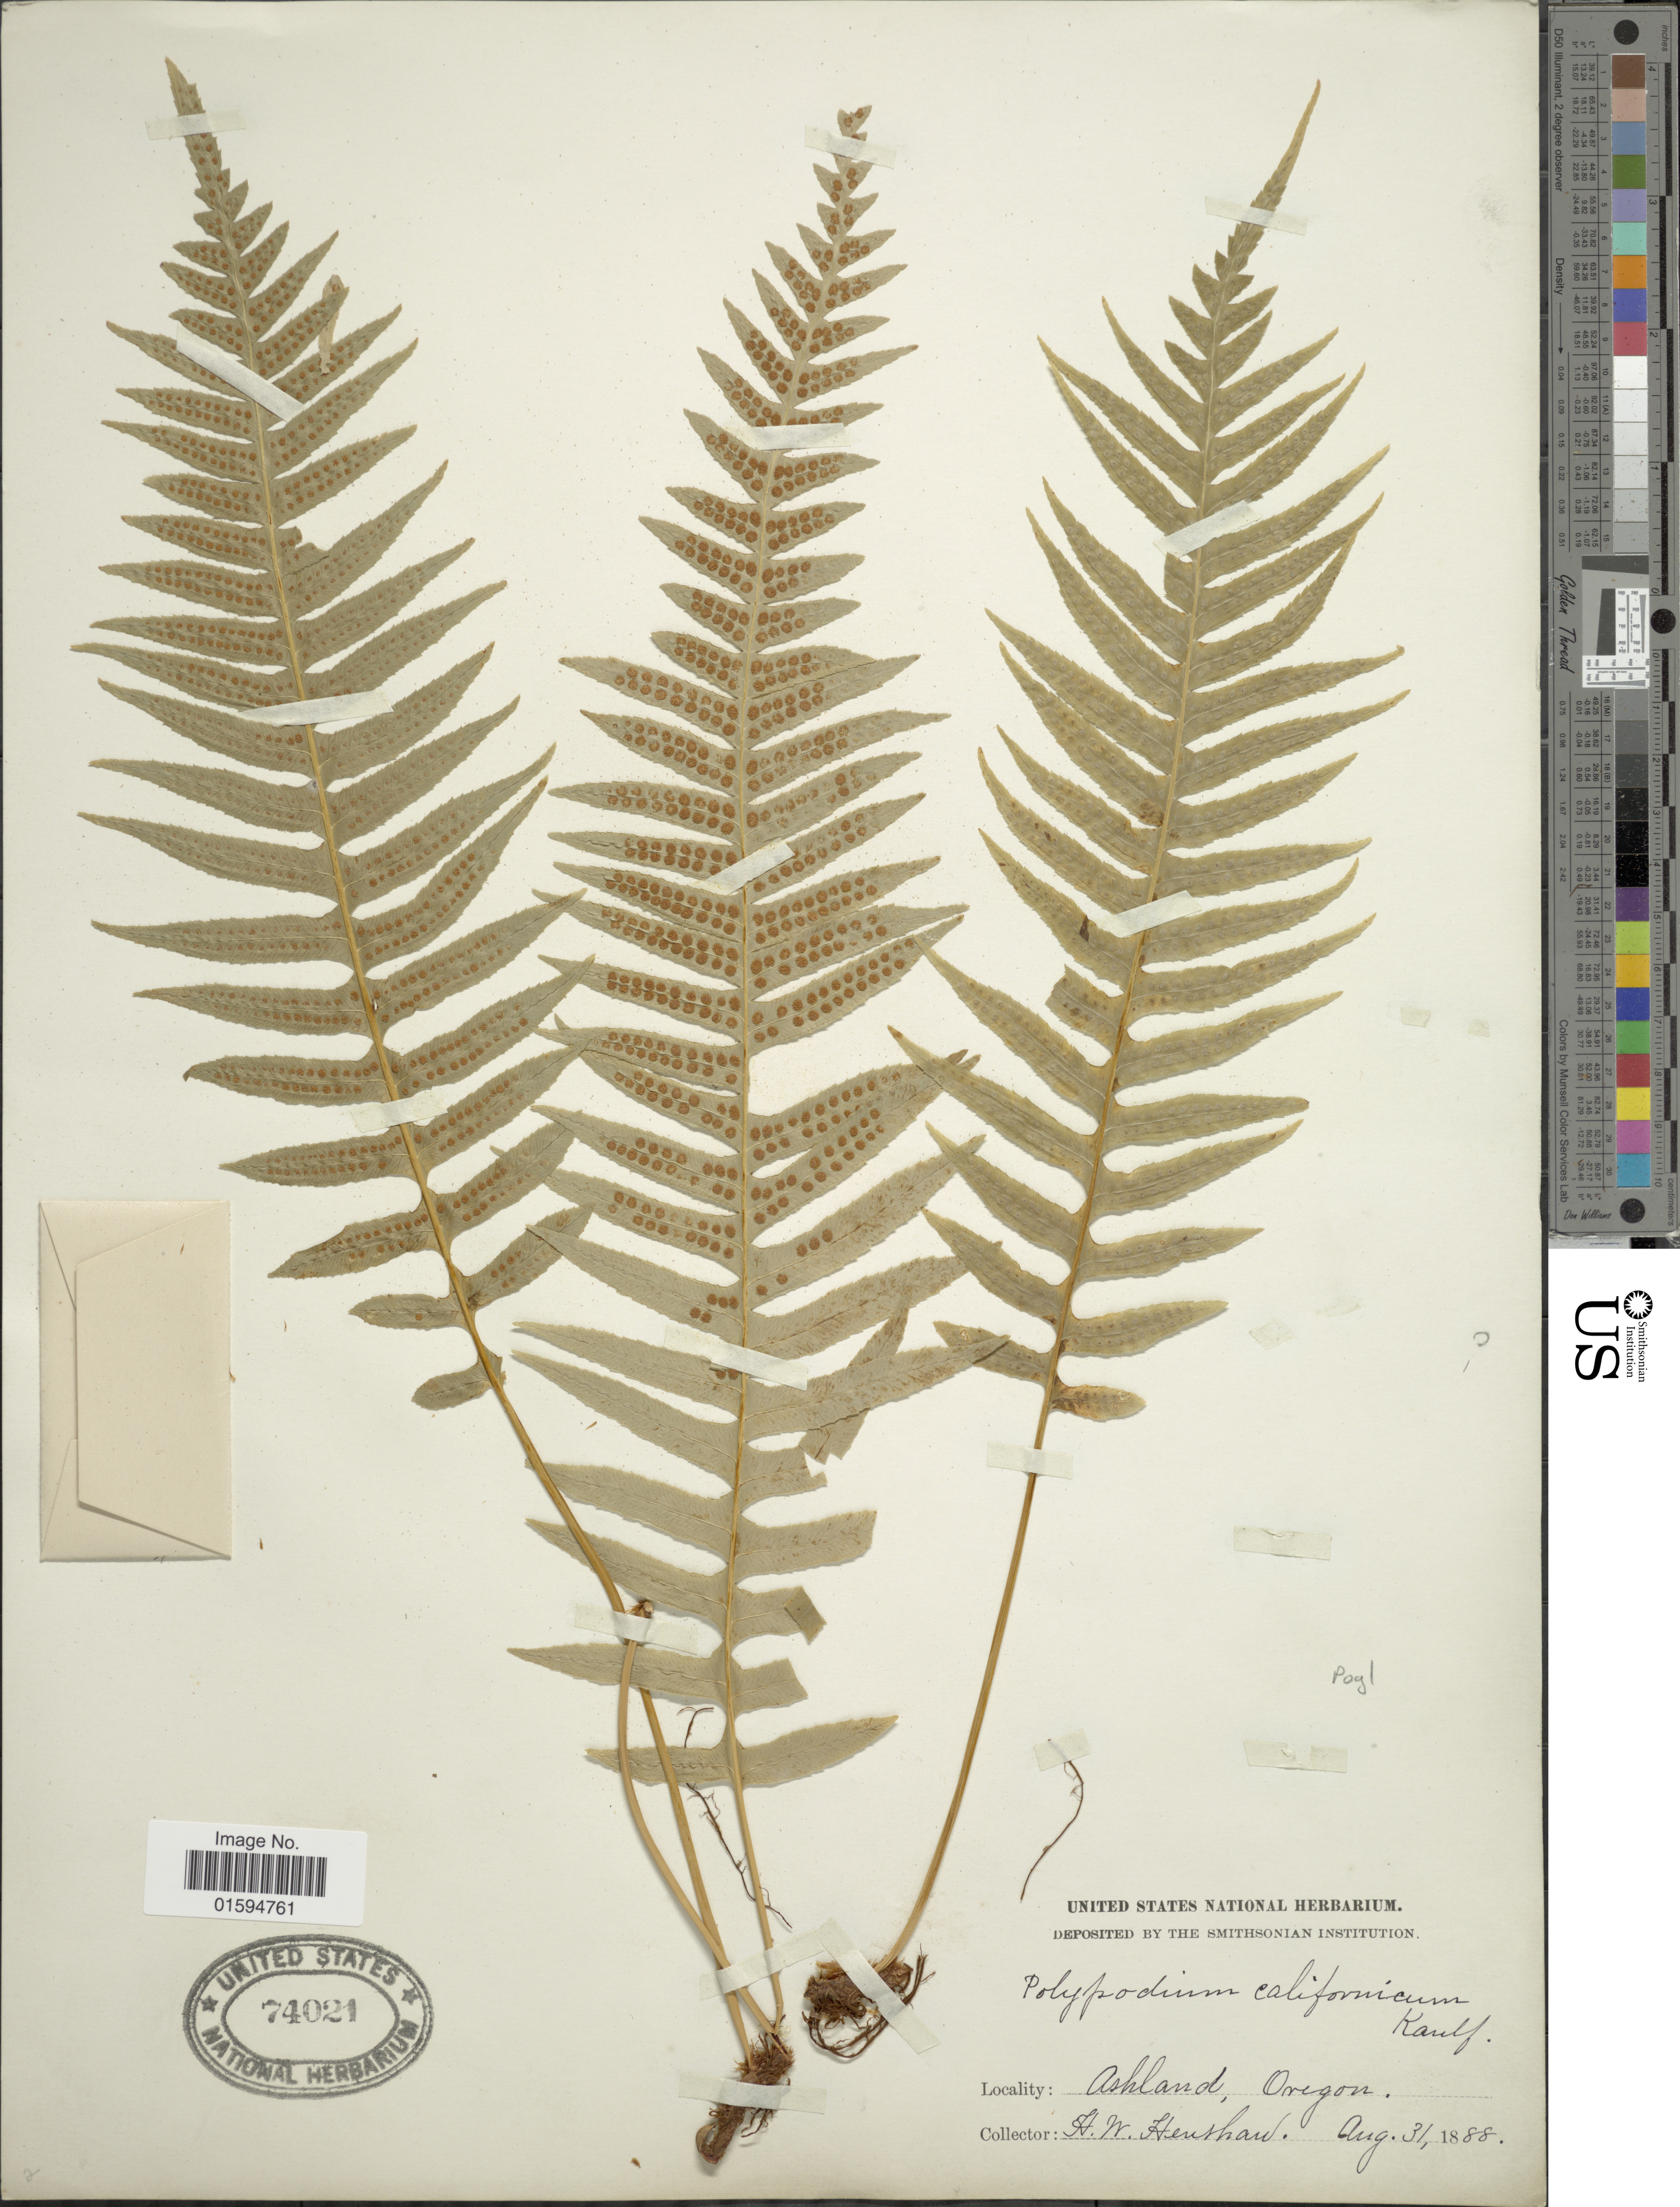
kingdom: Plantae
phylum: Tracheophyta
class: Polypodiopsida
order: Polypodiales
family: Polypodiaceae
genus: Polypodium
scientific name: Polypodium glycyrrhiza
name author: D.C. Eaton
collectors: H. Henshaw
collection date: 1888-08-31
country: United States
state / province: Oregon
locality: Ashland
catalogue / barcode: US 74021